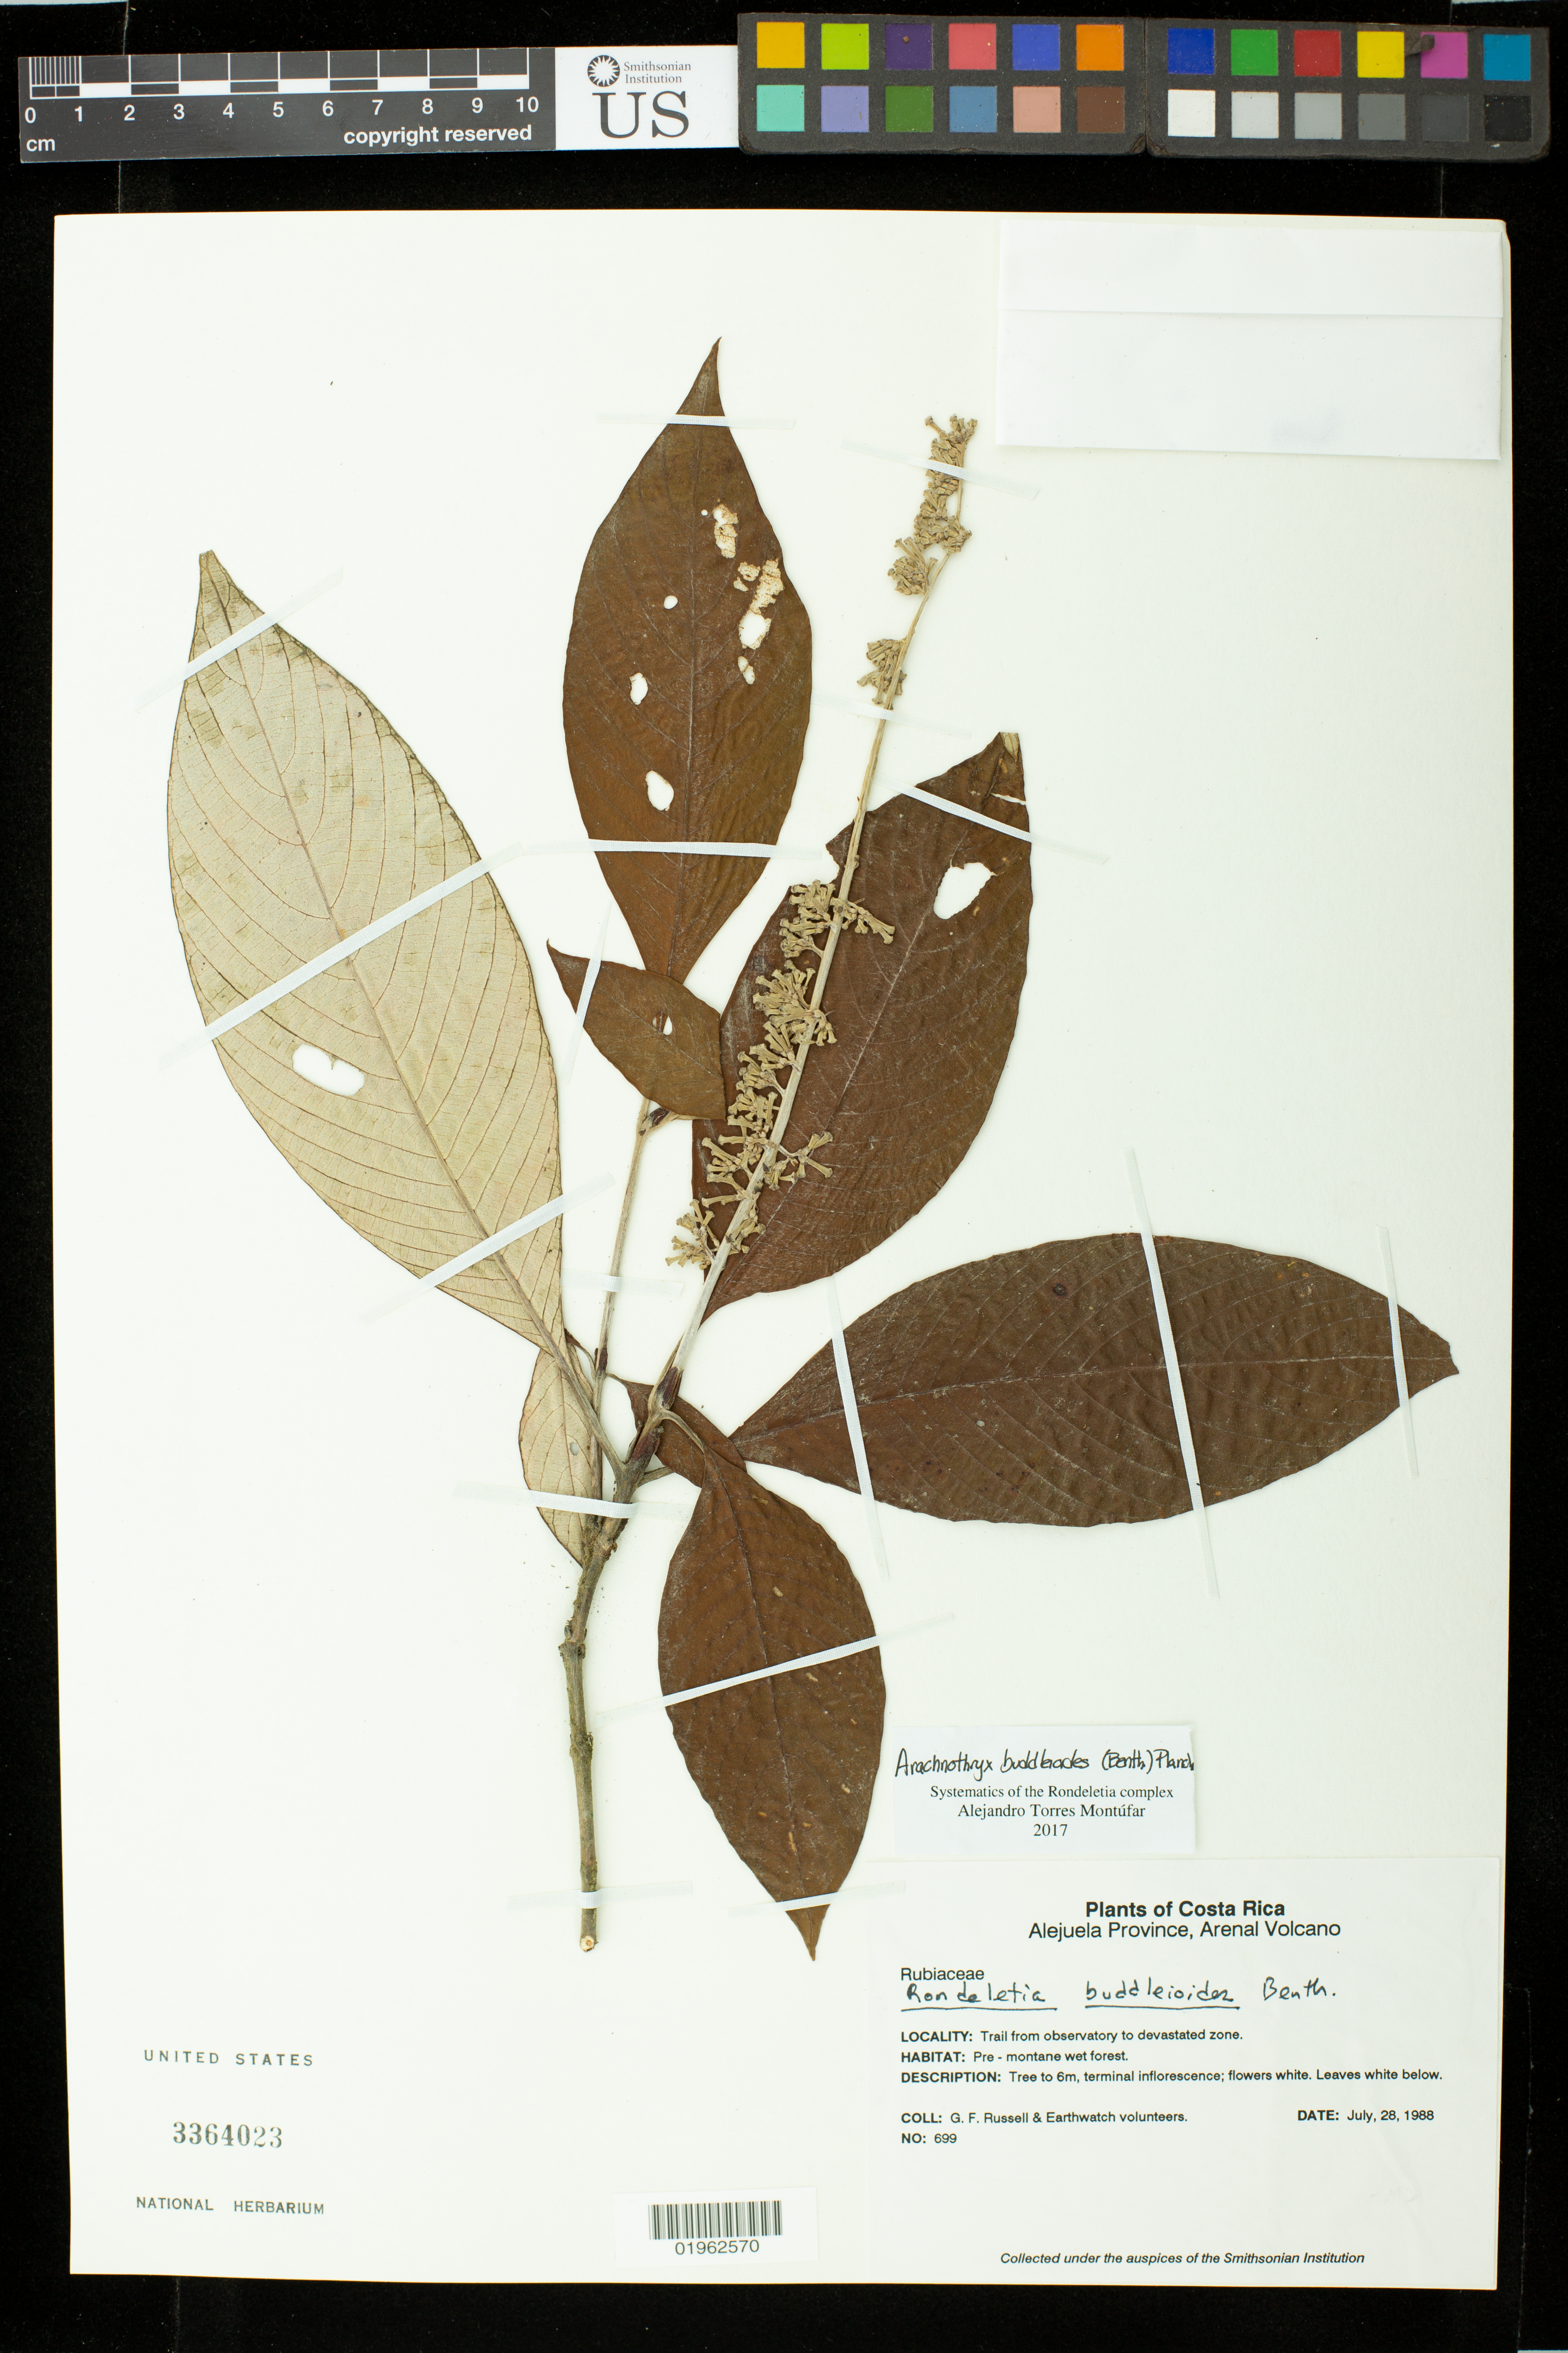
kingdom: Plantae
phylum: Tracheophyta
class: Magnoliopsida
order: Gentianales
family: Rubiaceae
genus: Arachnothryx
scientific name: Arachnothryx buddleioides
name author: (Benth.) Planch.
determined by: Torres Montufar, J. A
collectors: G. Russell & Earthwatch Volunteers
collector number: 699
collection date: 1988-07-28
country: Costa Rica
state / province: Alajuela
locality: Arenal Volcano. Trail from observatory to devastated zone.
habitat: pre-montane wet forest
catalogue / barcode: US 3364023